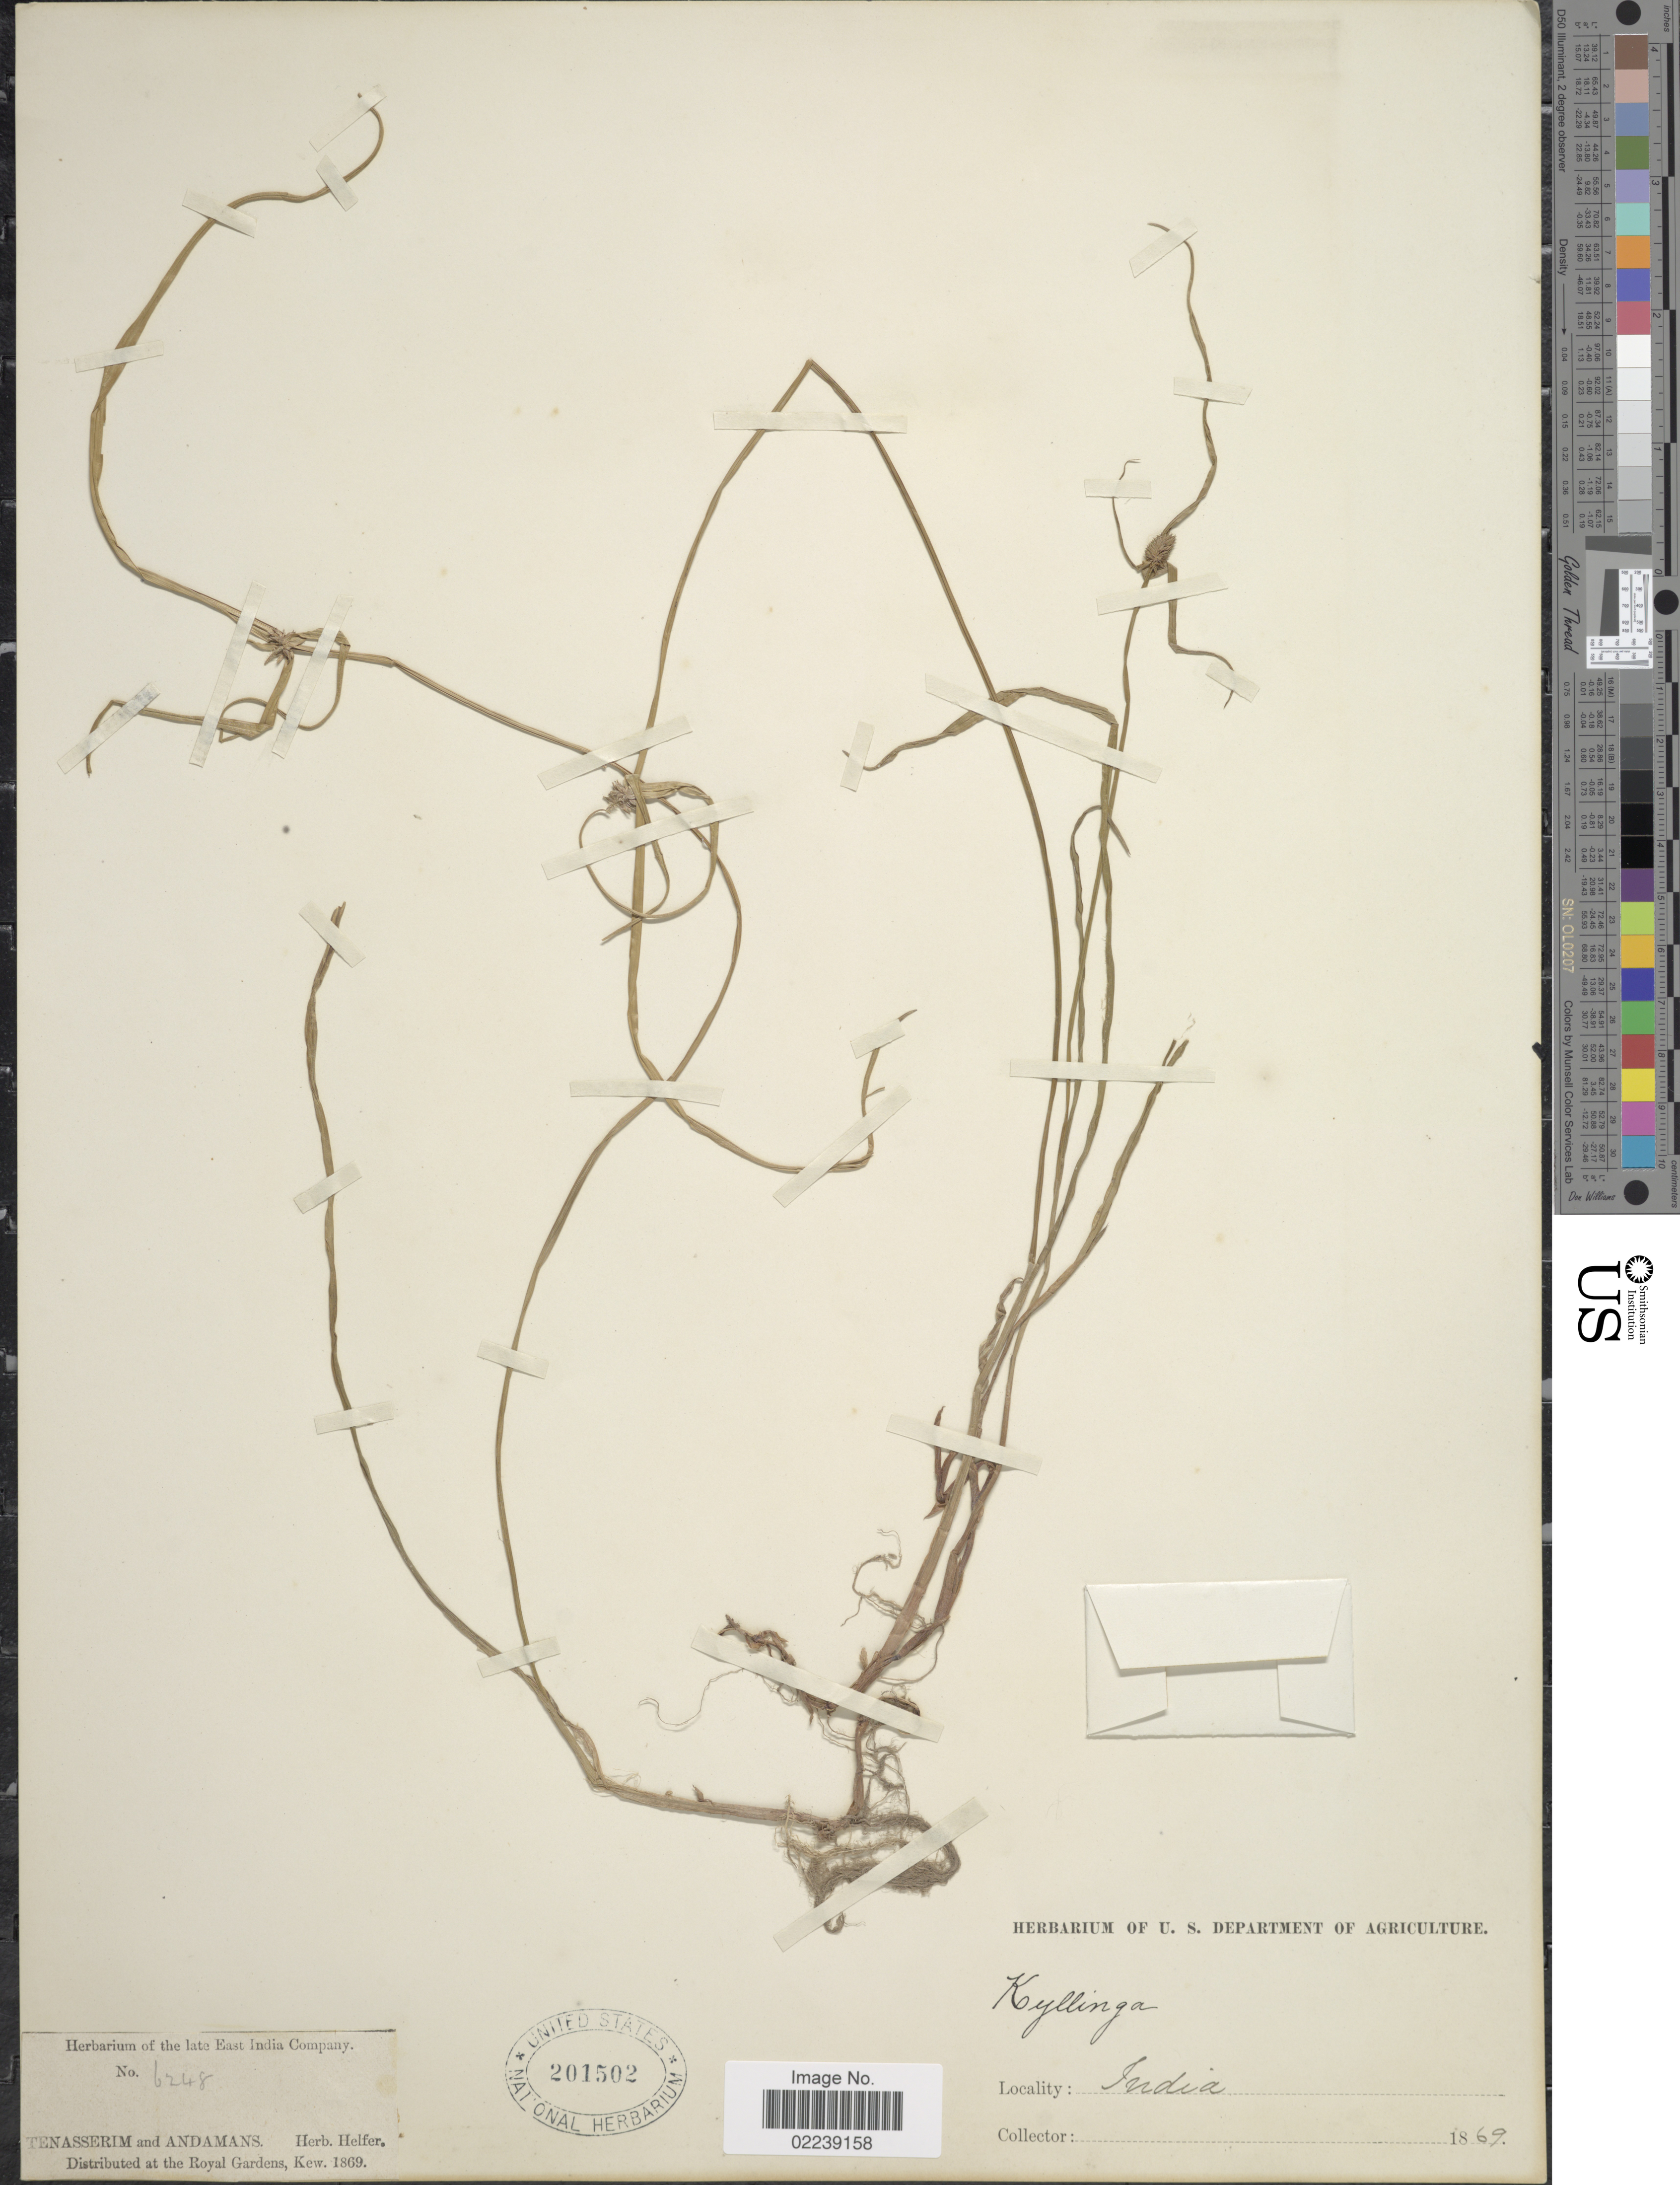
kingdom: Plantae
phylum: Tracheophyta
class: Liliopsida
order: Poales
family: Cyperaceae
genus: Cyperus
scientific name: Cyperus brevifolius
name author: (Rottb.) Hassk.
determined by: Strong, M. T., (US), Smithsonian Institution - National Museum of Natural History (UNITED STATES)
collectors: Ex herb. Helfer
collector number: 6248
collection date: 1869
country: India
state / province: Andaman and Nicobar Islands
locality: Tenasserim and Andamans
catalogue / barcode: US 201502